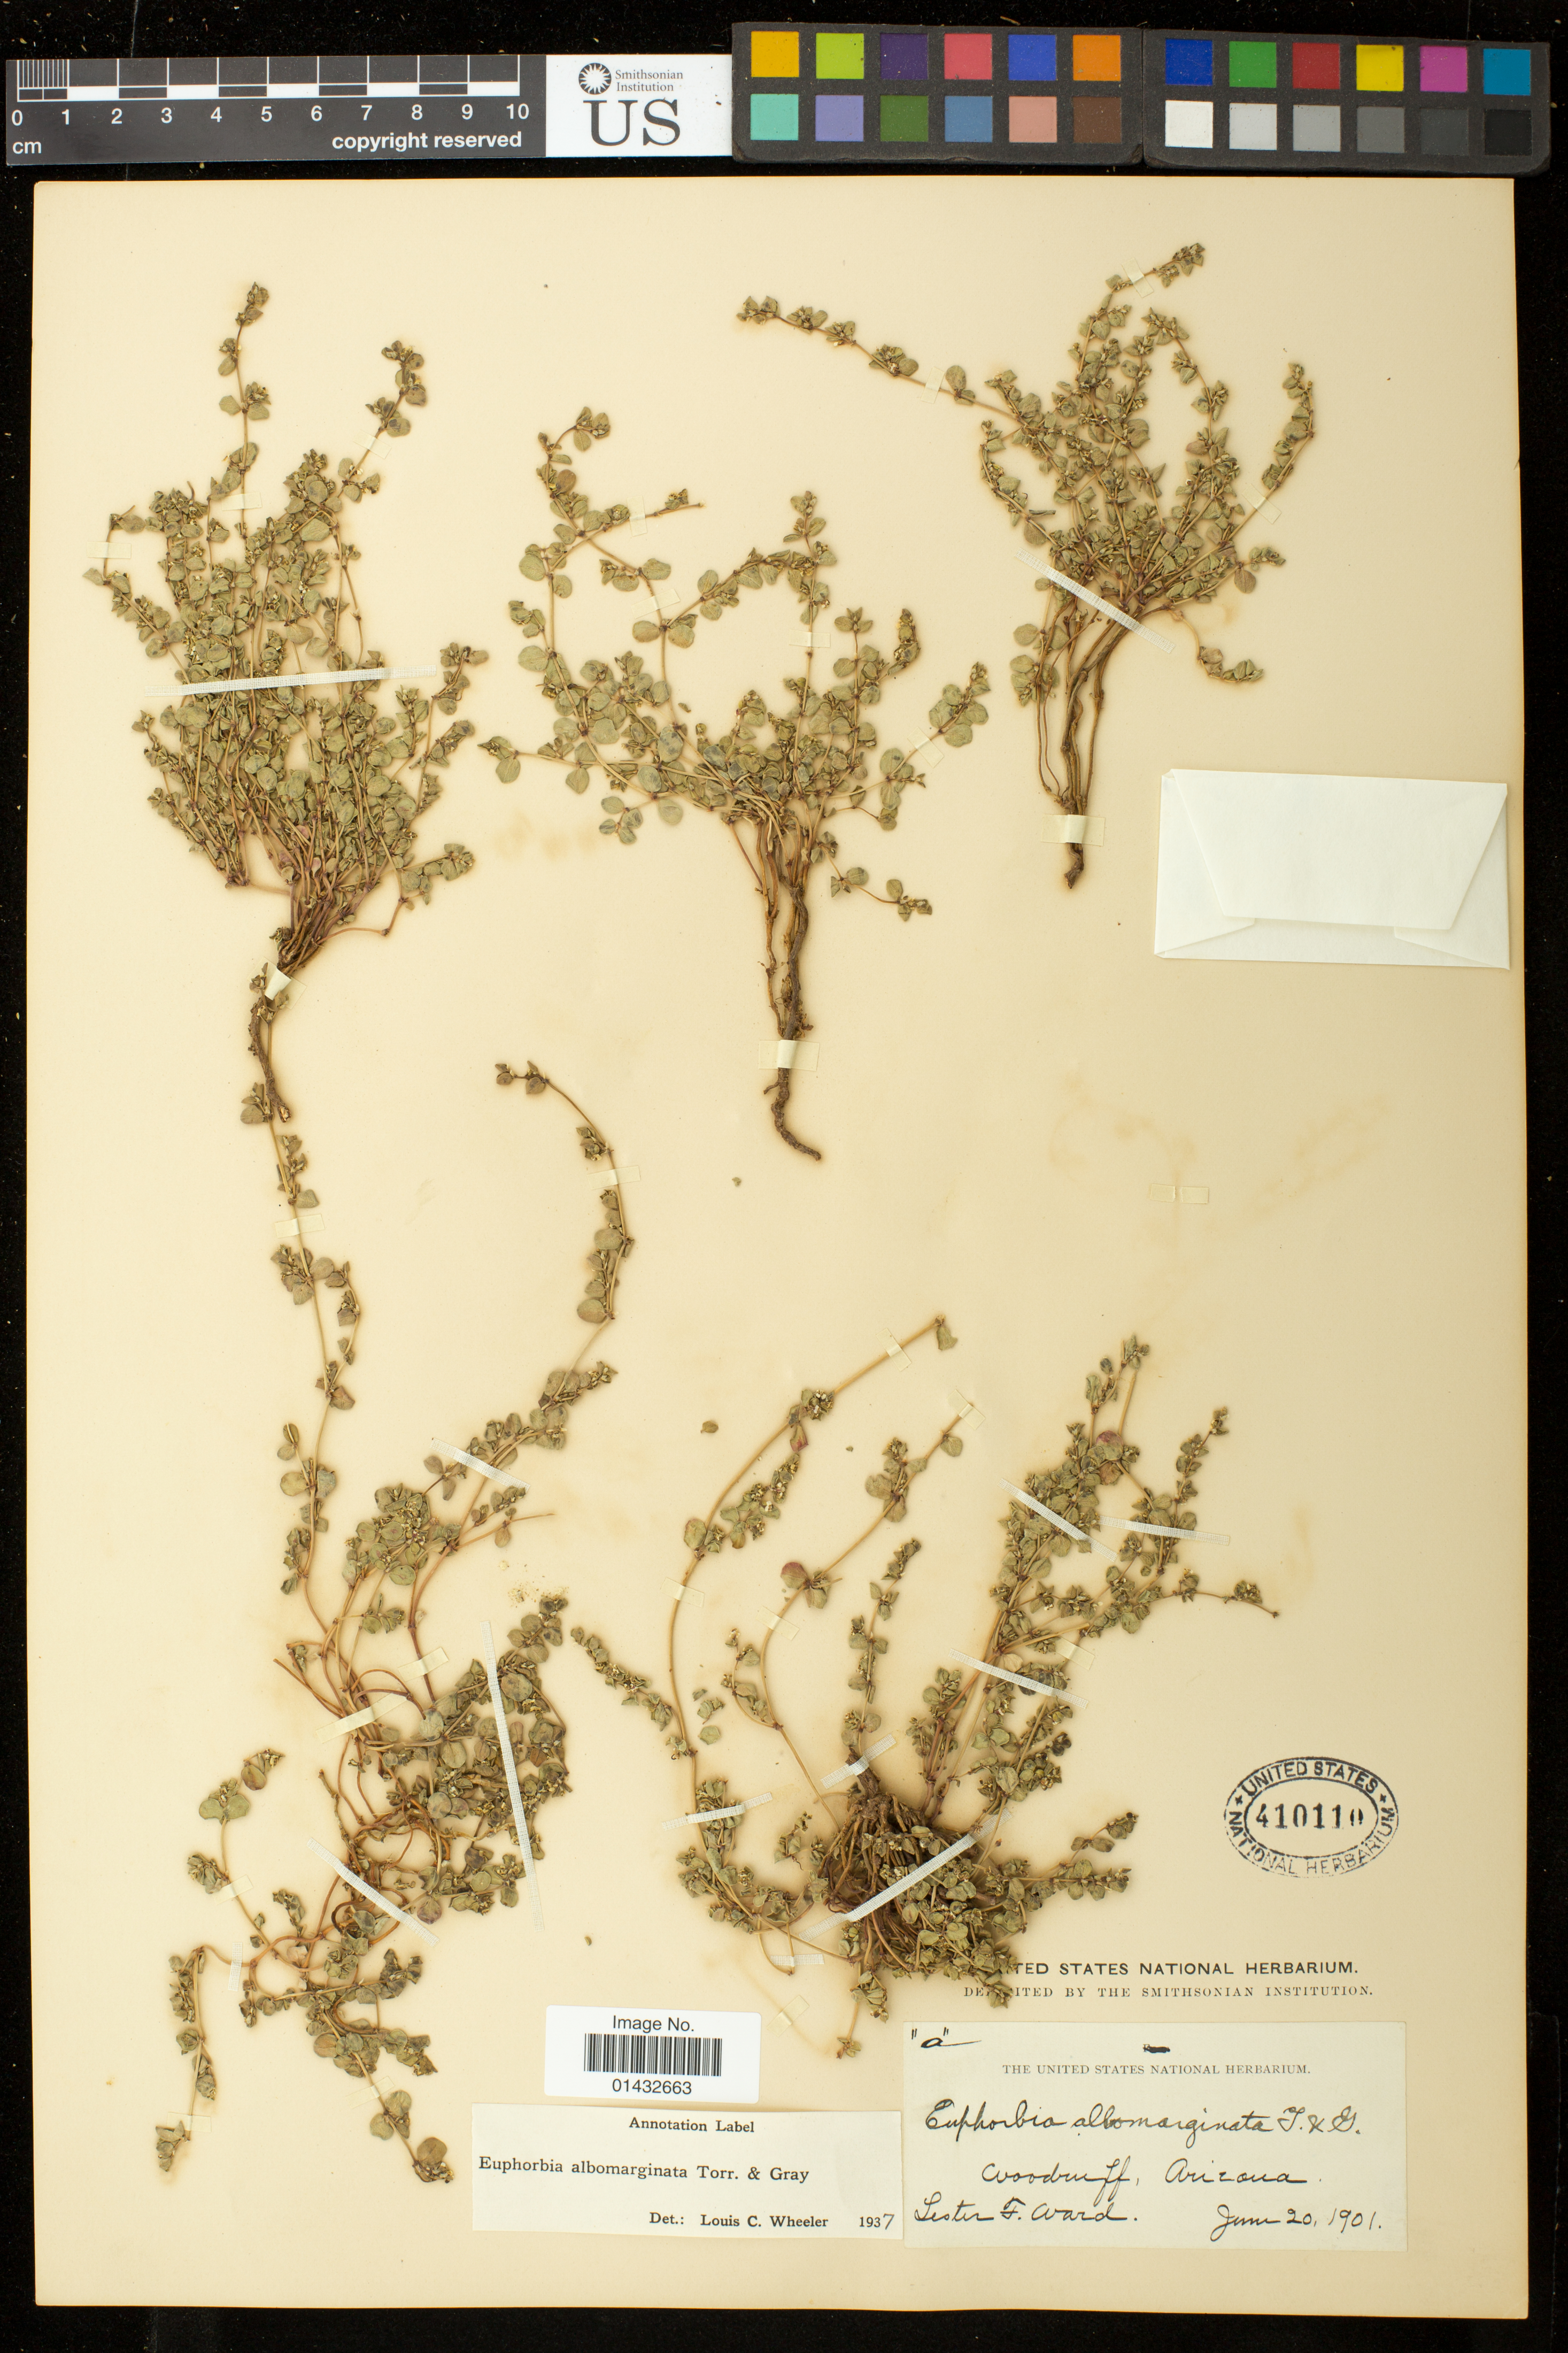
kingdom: Plantae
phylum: Tracheophyta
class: Magnoliopsida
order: Malpighiales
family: Euphorbiaceae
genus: Euphorbia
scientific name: Euphorbia albomarginata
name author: Torr. & A. Gray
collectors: L. F. Ward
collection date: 1901-06-20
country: United States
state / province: Arizona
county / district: Navajo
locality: Woodruff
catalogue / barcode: US 410110